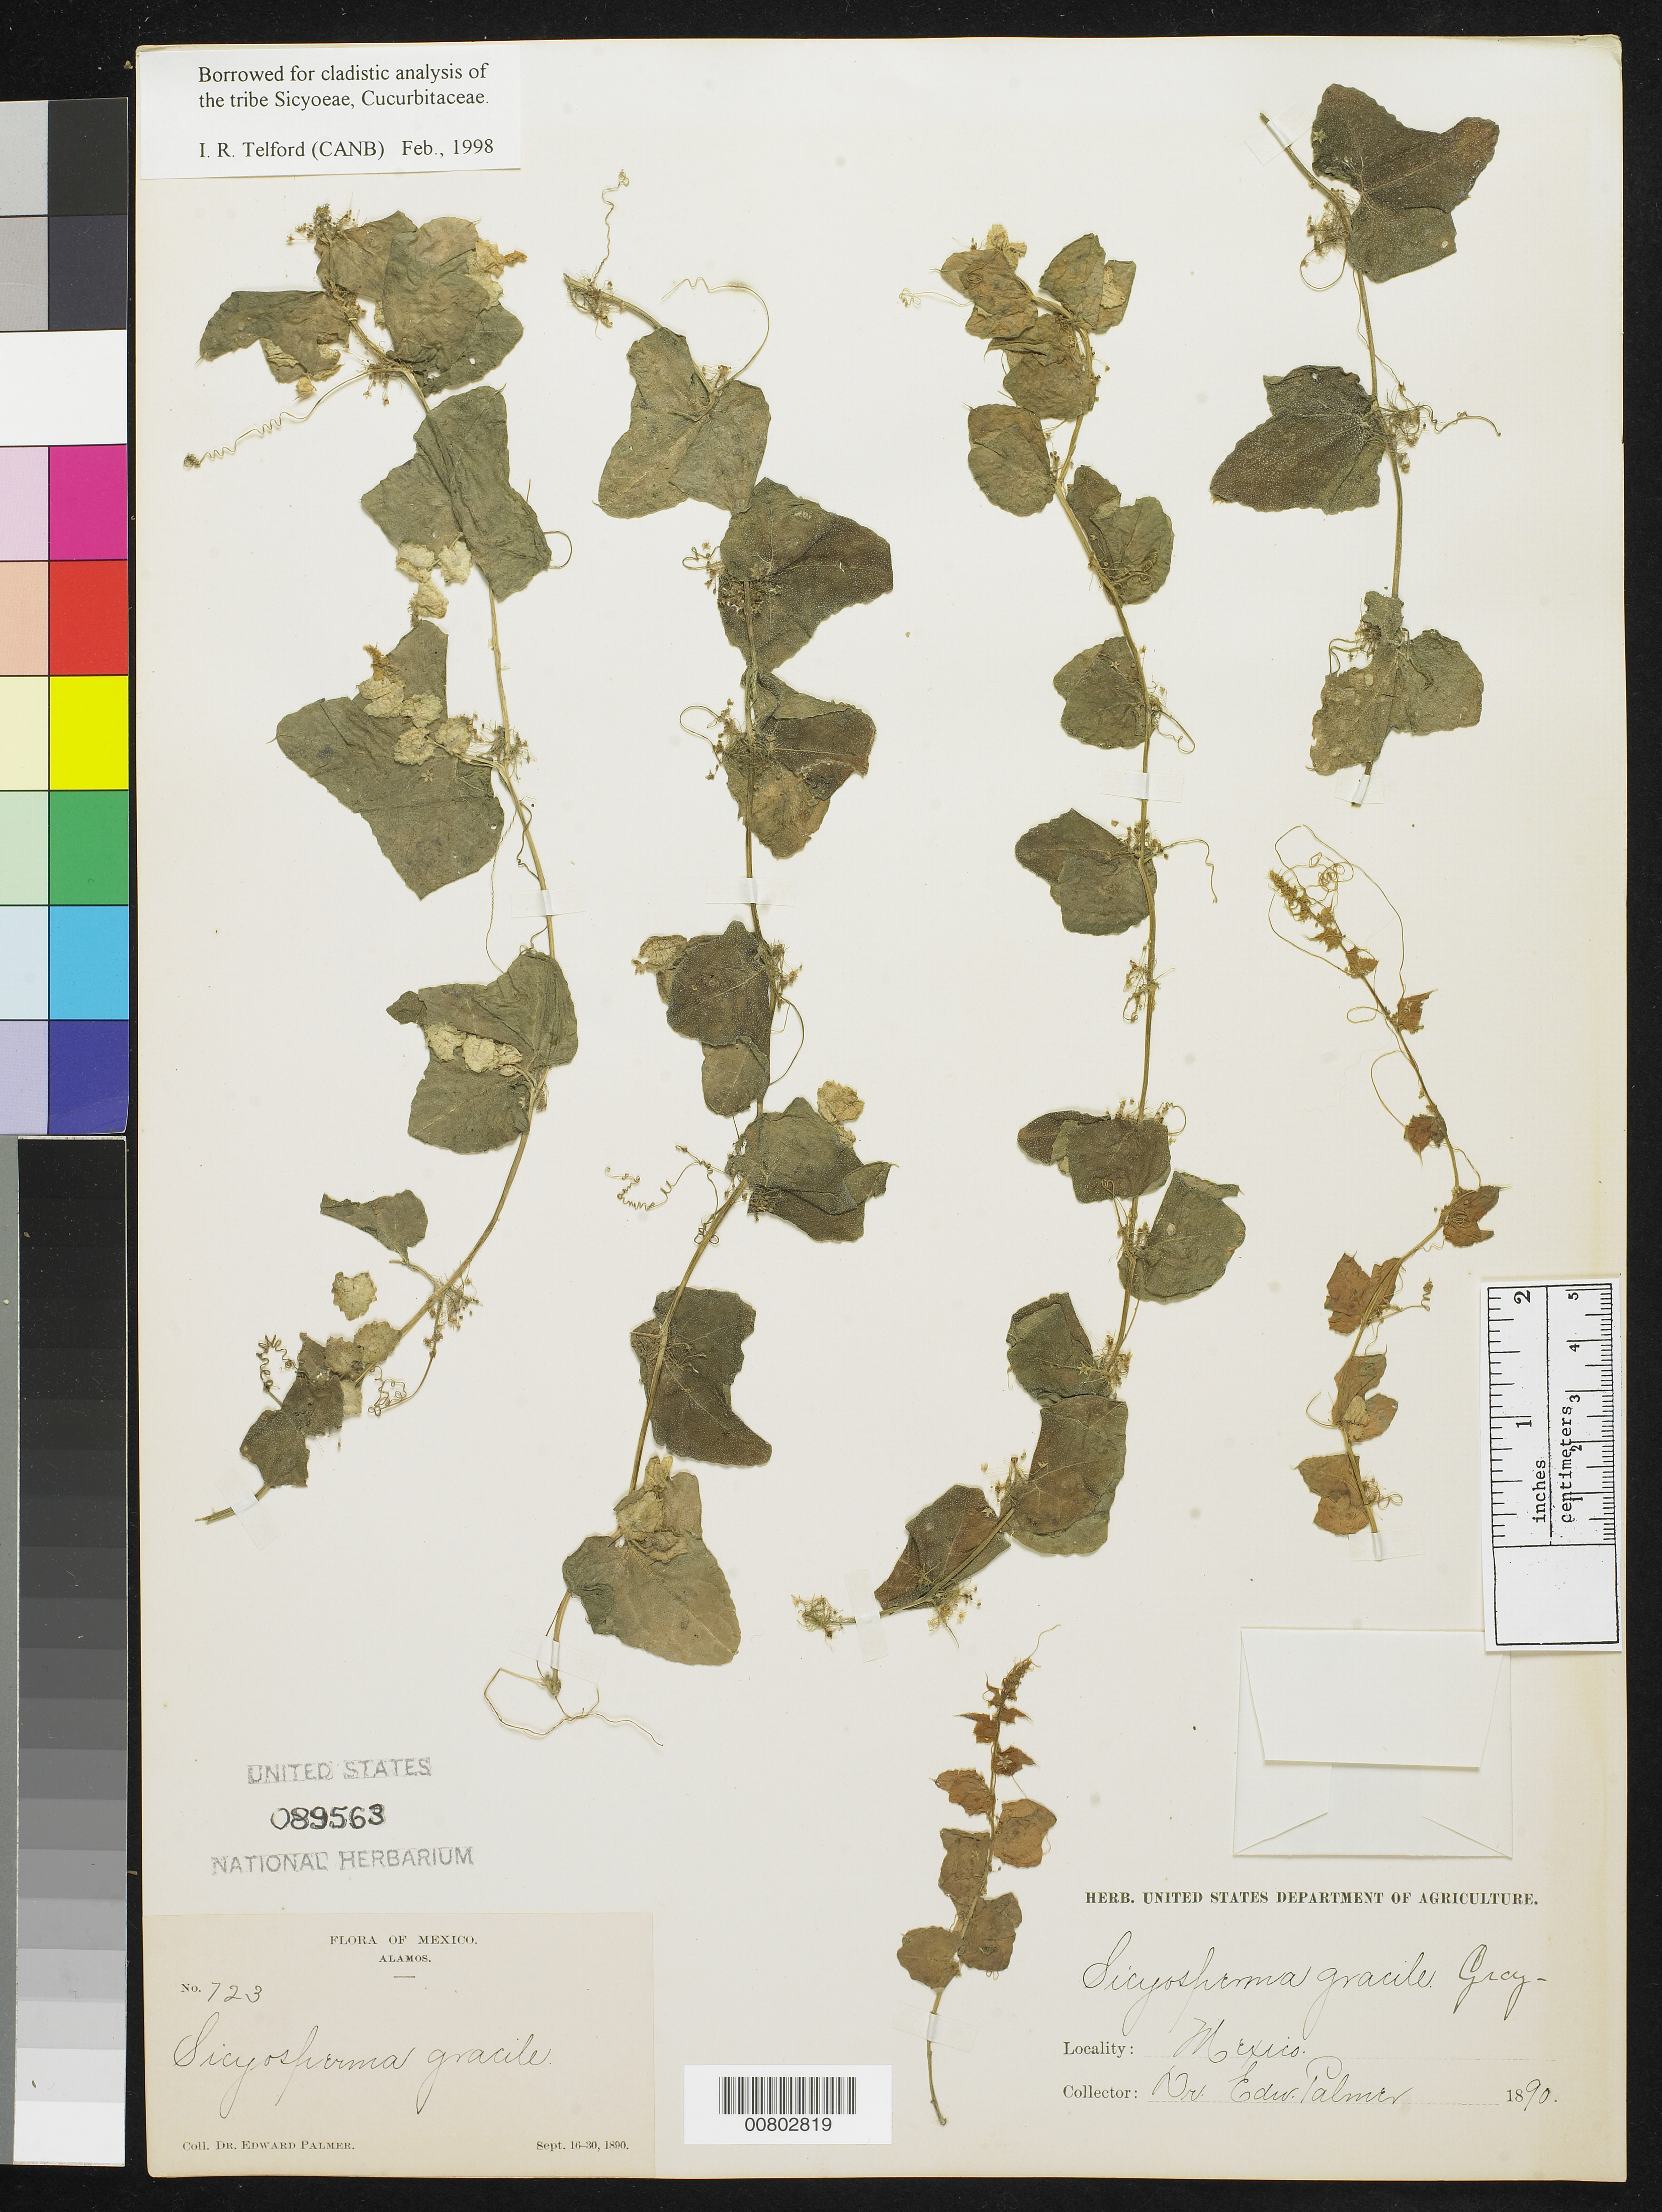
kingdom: Plantae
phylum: Tracheophyta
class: Magnoliopsida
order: Cucurbitales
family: Cucurbitaceae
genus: Sicyosperma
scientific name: Sicyosperma gracile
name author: A. Gray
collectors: E. Palmer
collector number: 723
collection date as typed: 16 Sep 1890 to 30 Sep 1890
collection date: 1890-09-16/1890-09-30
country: Mexico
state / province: Sonora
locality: Alamos, Sonora.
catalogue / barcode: US 89563